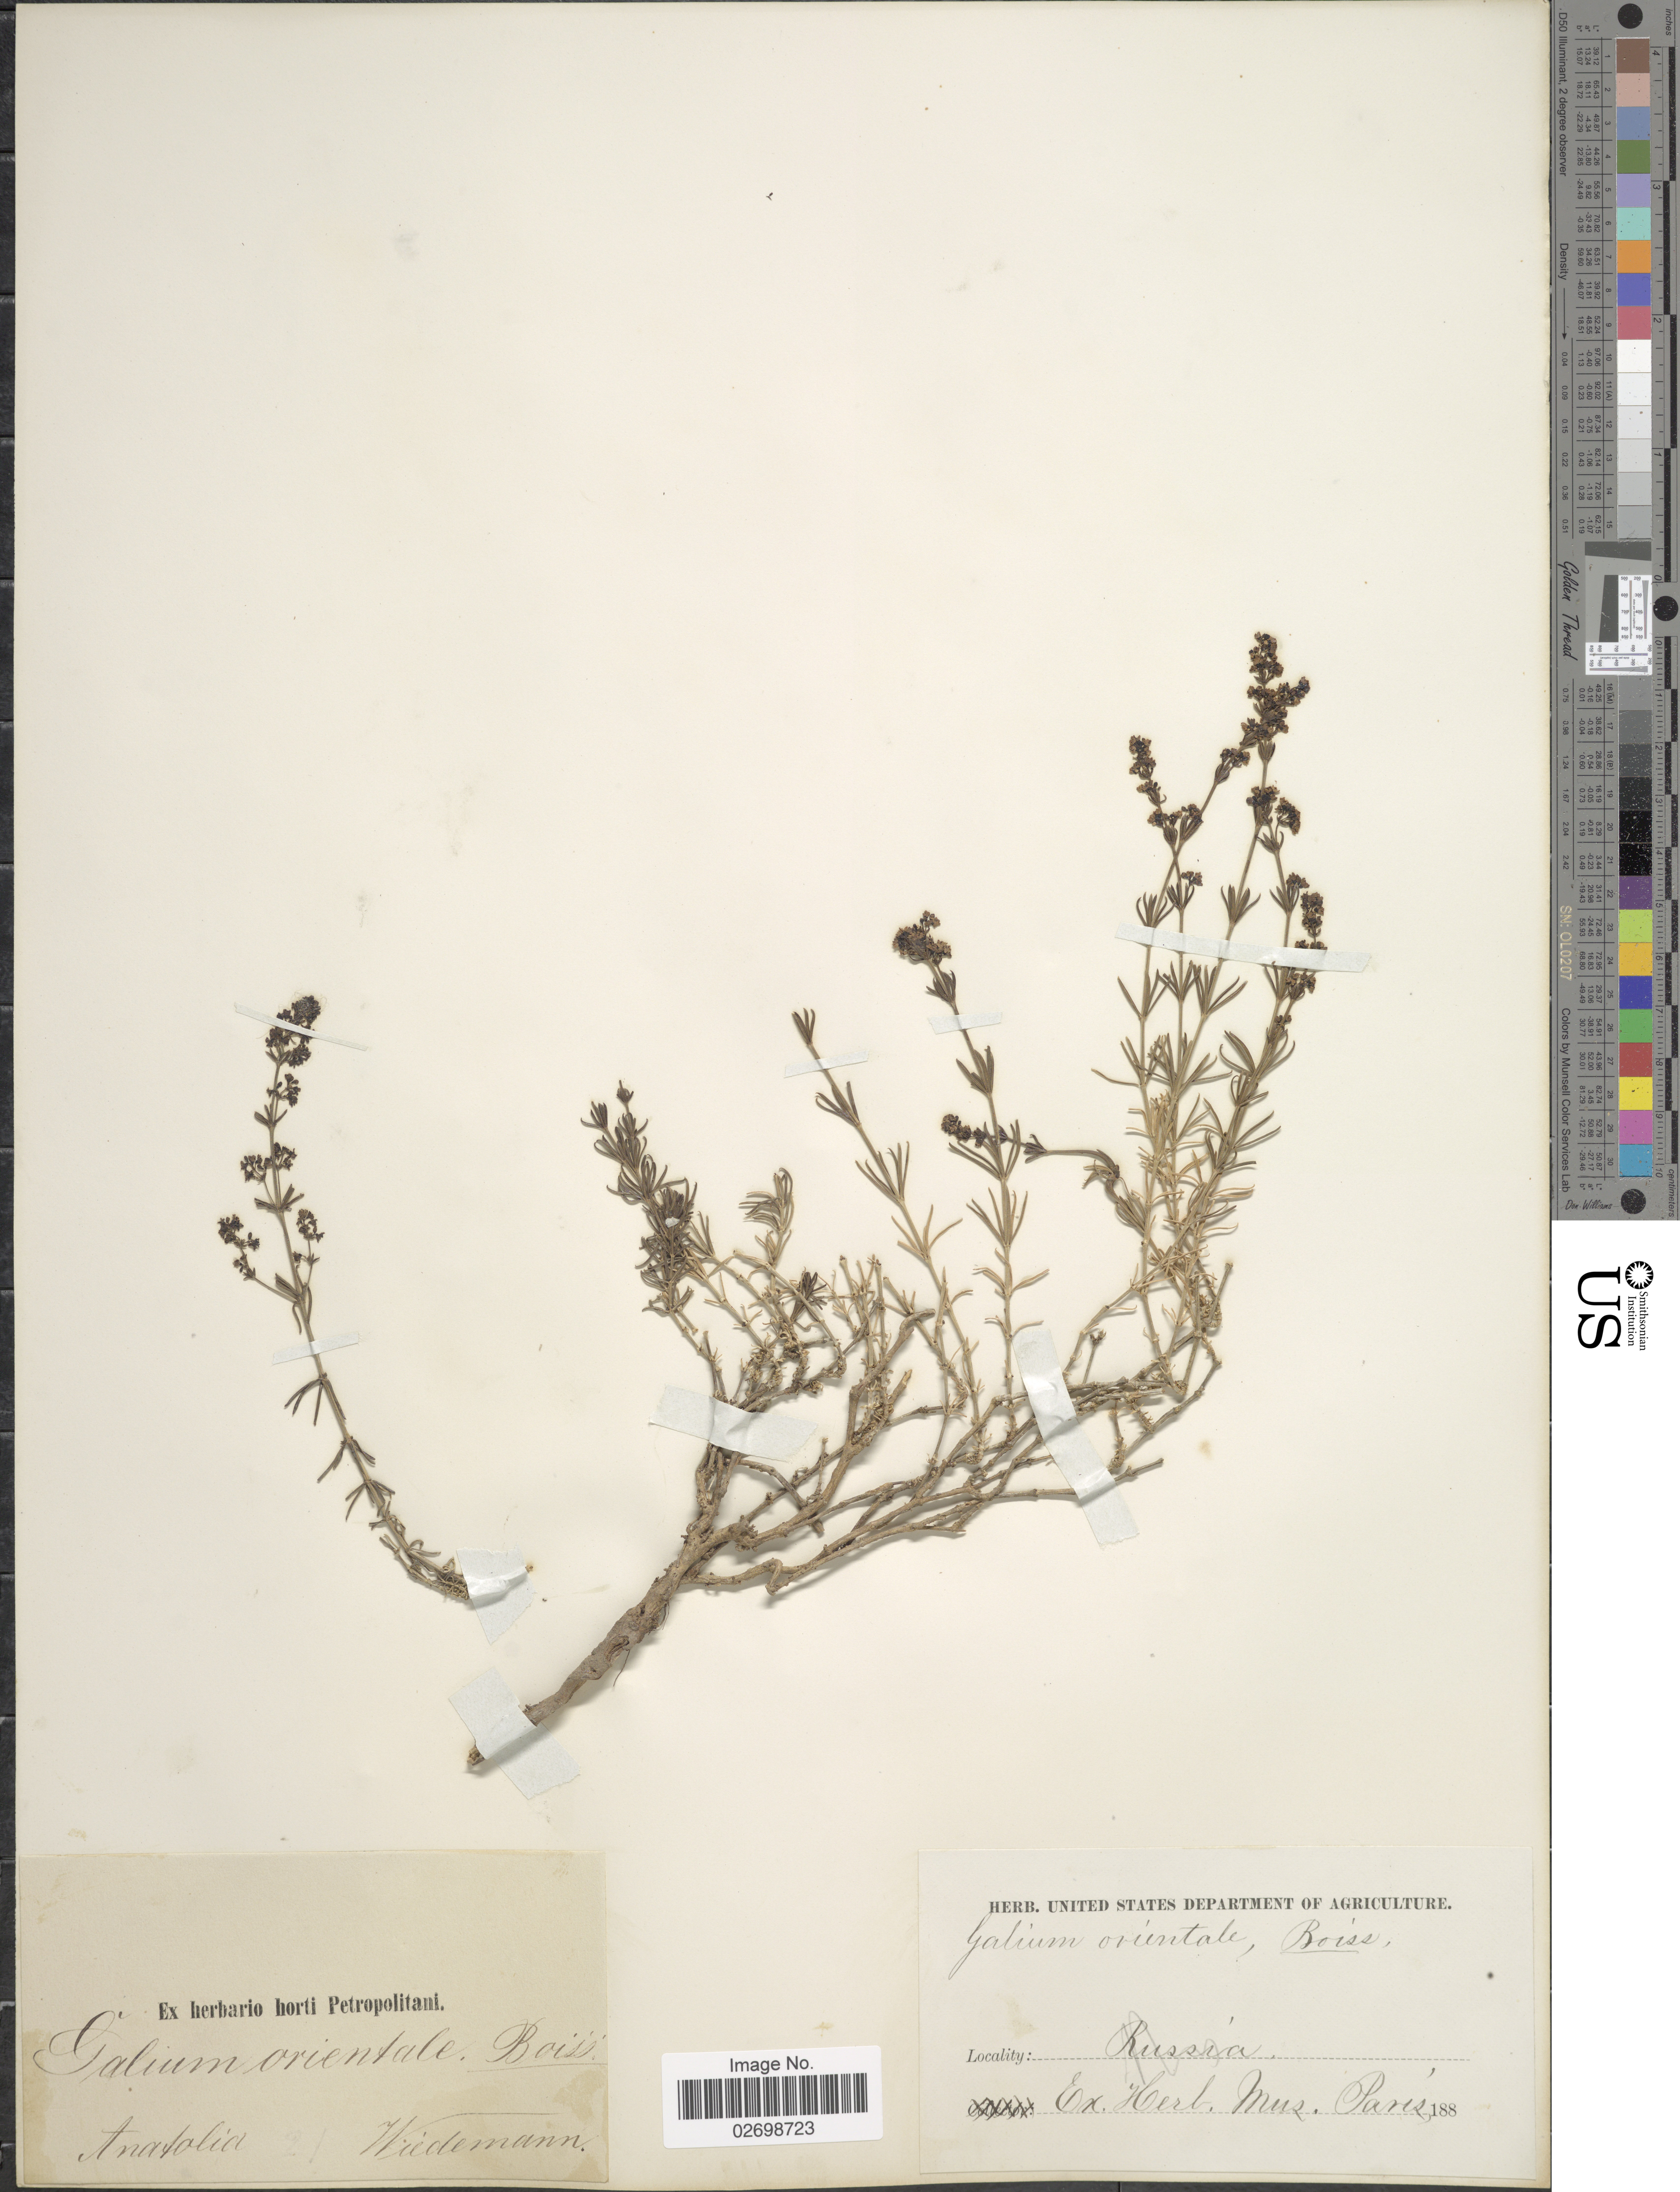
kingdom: Plantae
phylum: Tracheophyta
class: Magnoliopsida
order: Gentianales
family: Rubiaceae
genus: Galium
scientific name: Galium orientale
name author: Boiss.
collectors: Wiedemann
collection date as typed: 188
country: Turkey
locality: Anatolia [label says Russia, but now part of Turkey]